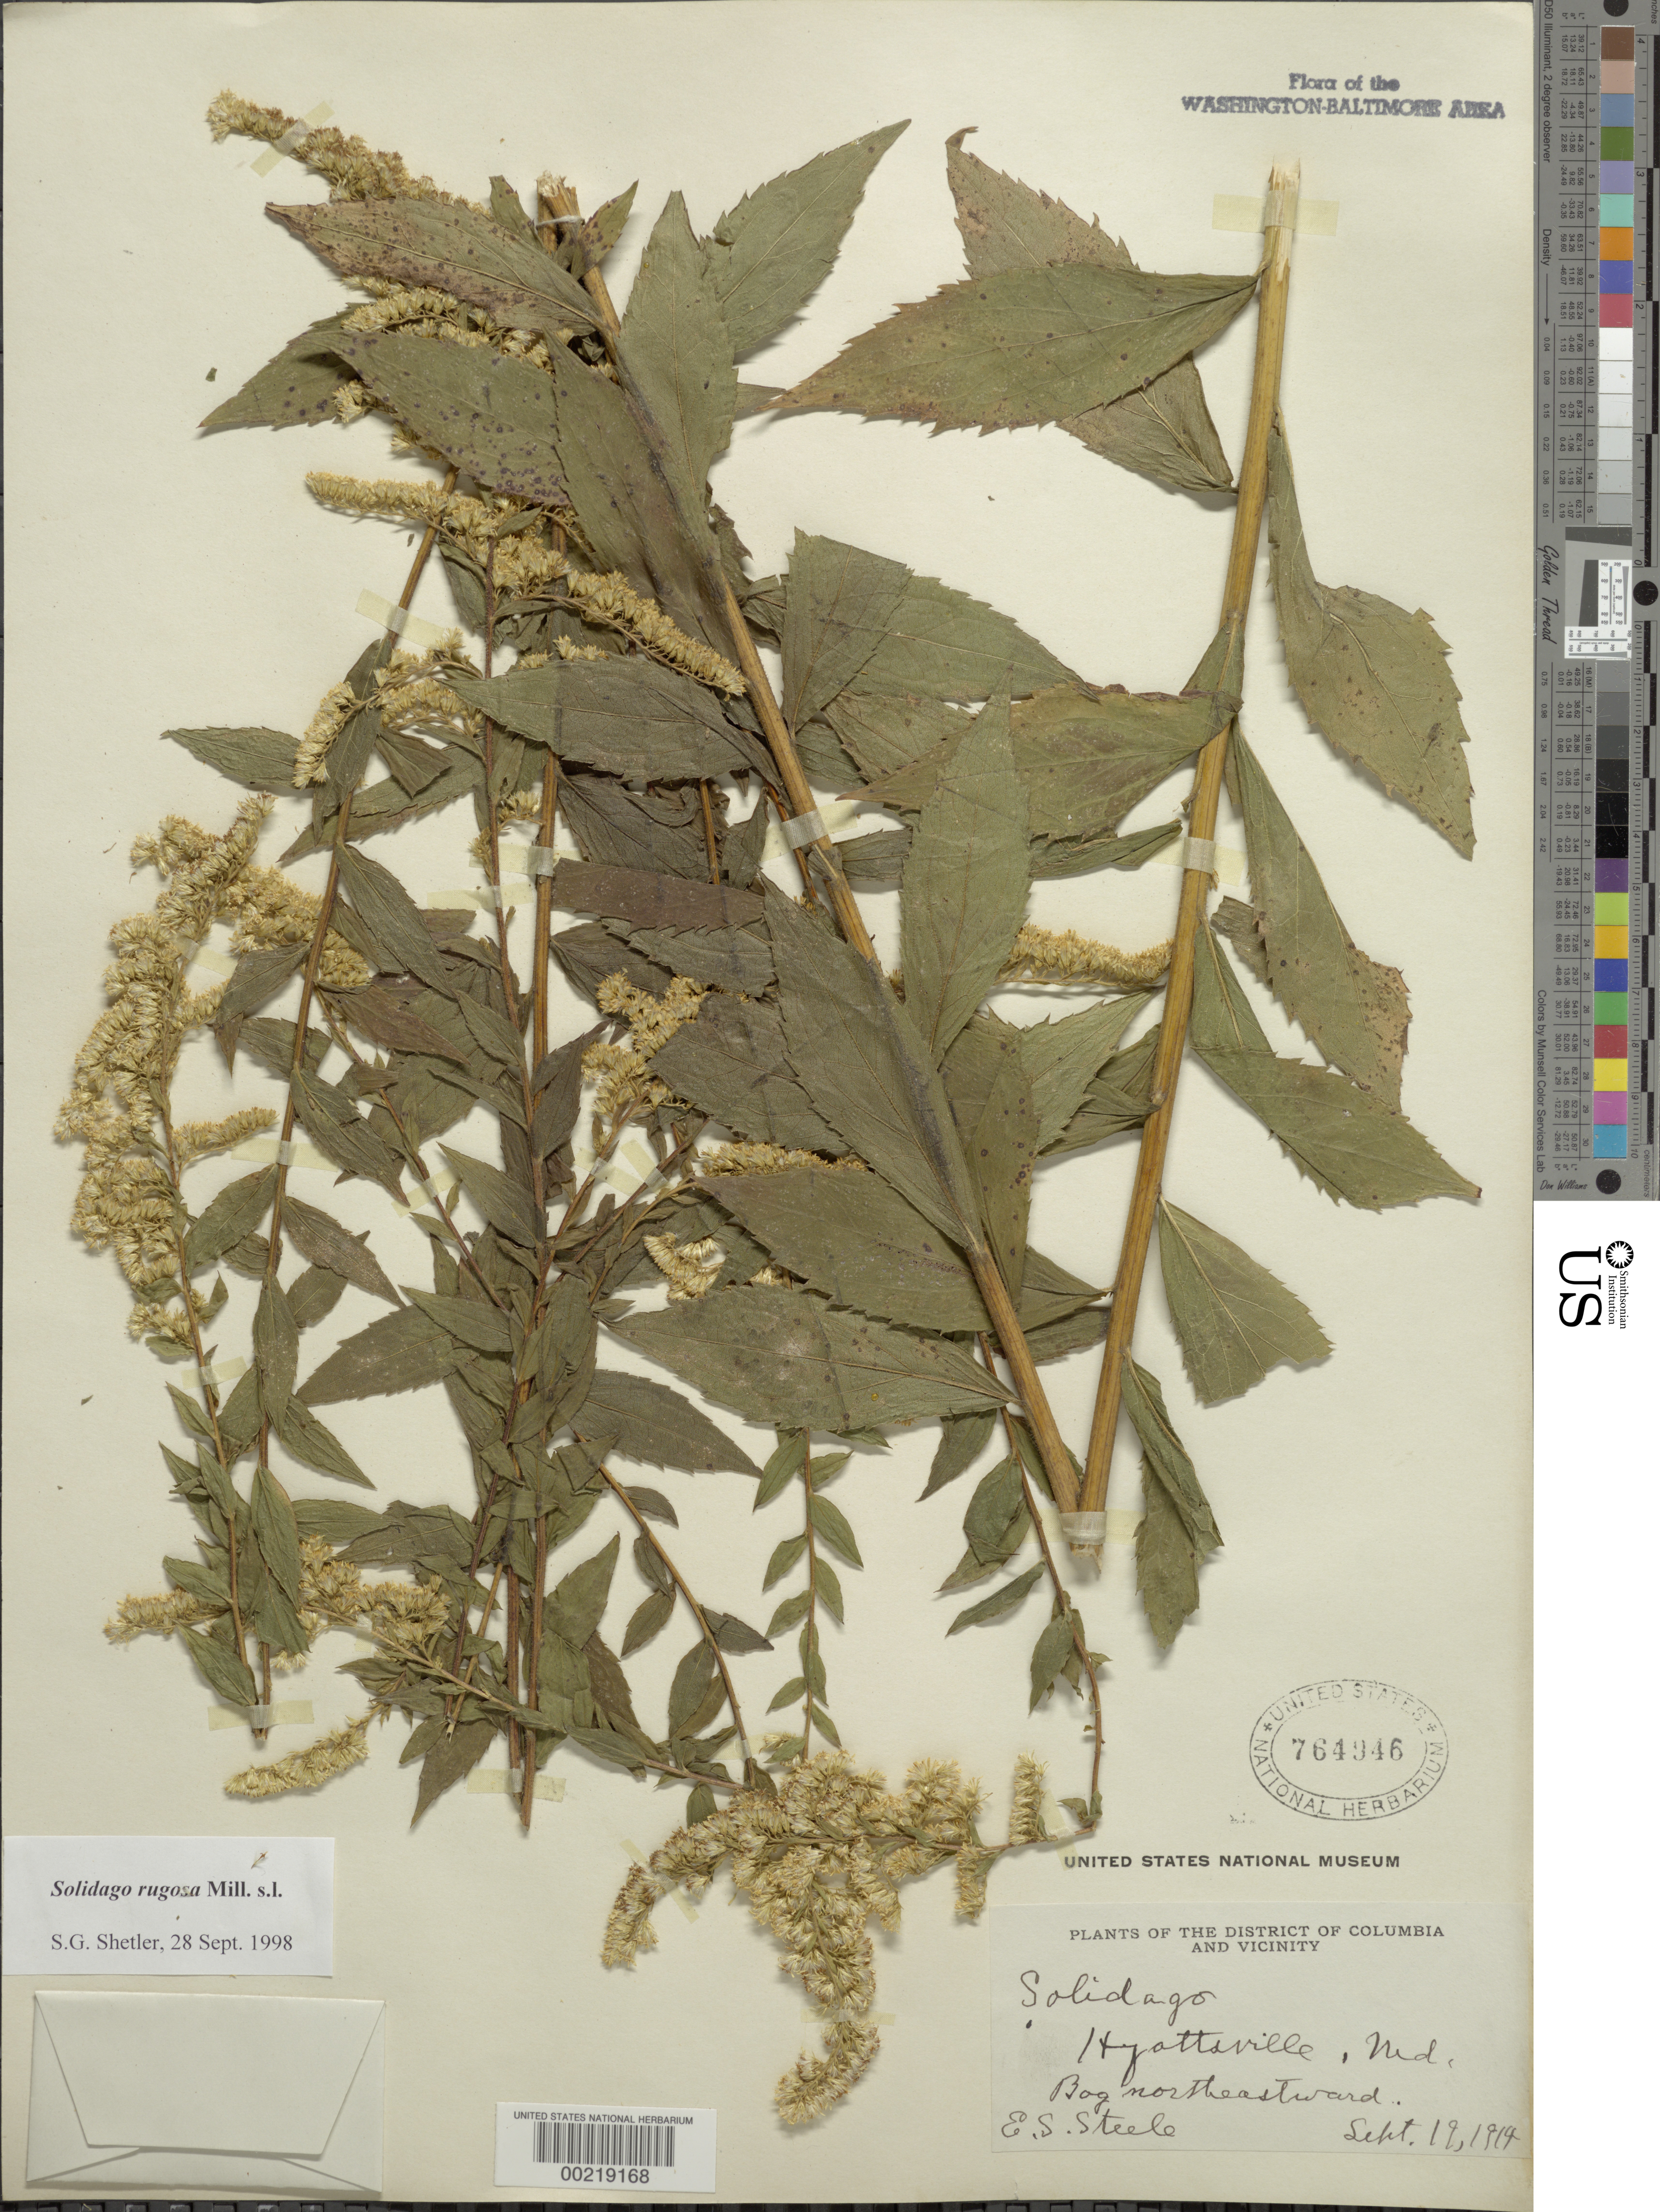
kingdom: Plantae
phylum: Tracheophyta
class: Magnoliopsida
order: Asterales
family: Asteraceae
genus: Solidago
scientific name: Solidago rugosa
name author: Mill.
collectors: E. Steele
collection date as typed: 19 Sep 1914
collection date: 1914-09-19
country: United States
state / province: Maryland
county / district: Prince George's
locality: Hyattsville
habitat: Bog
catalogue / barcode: US 764946